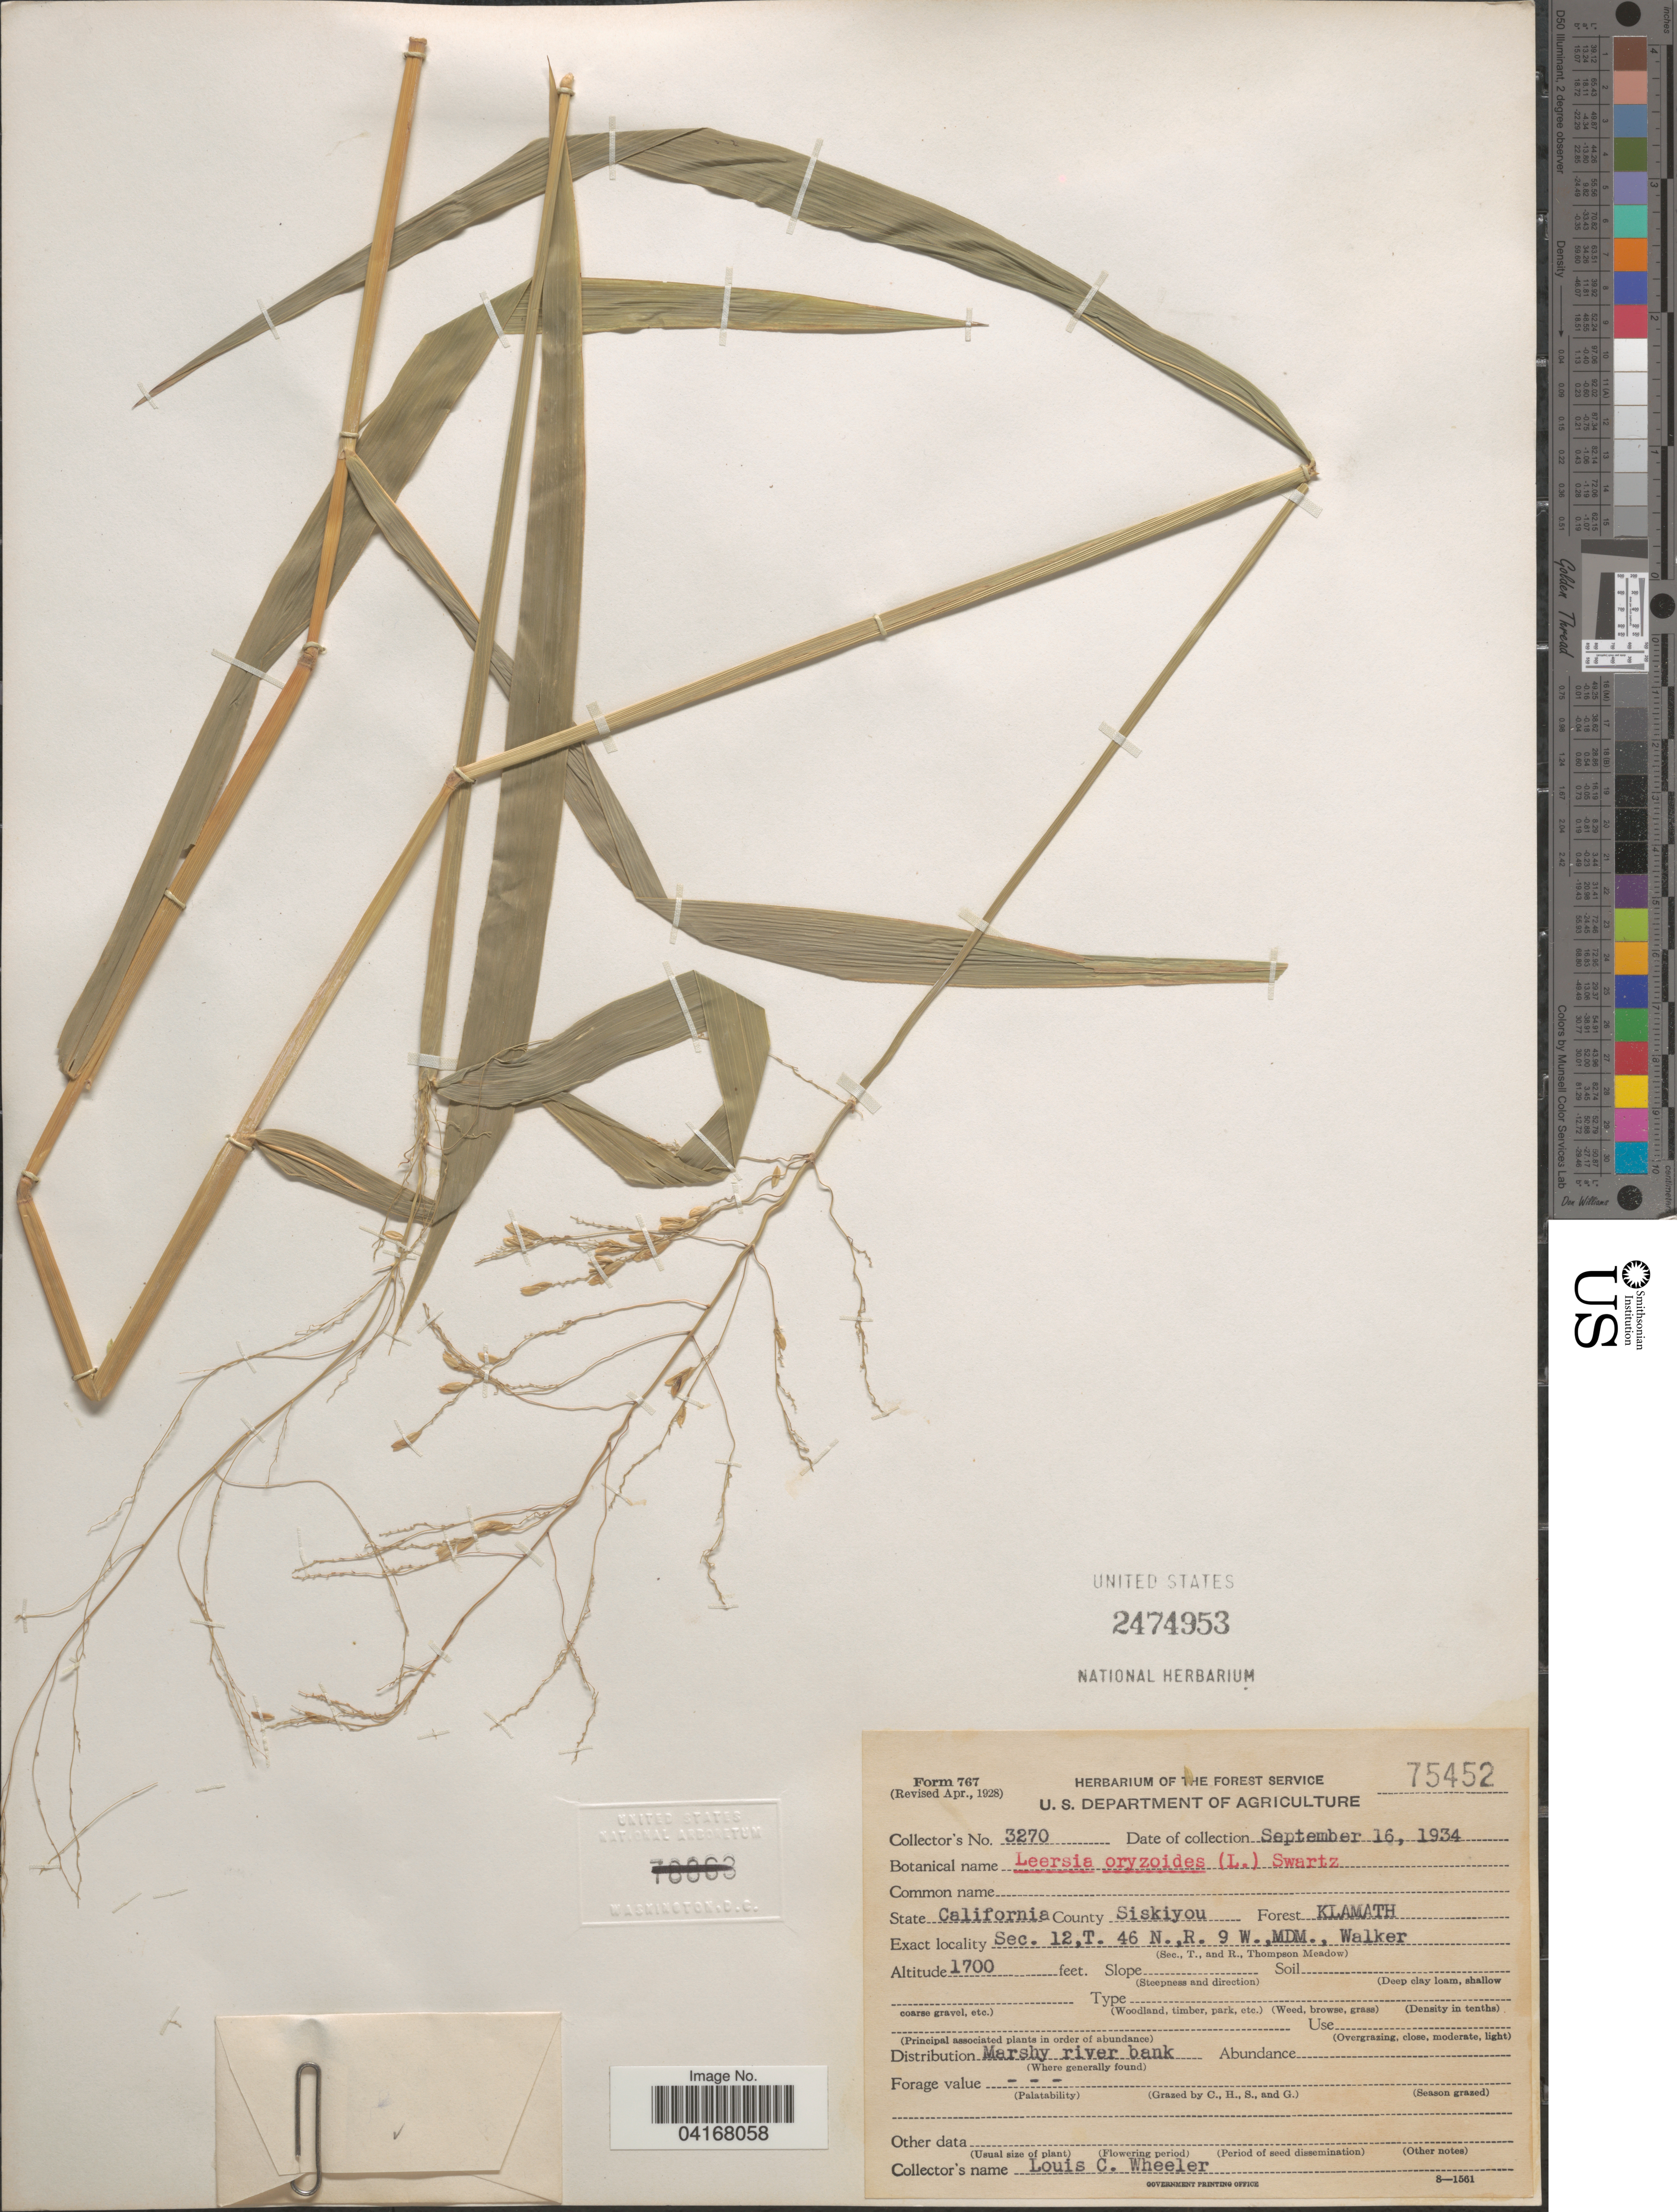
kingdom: Plantae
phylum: Tracheophyta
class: Liliopsida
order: Poales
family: Poaceae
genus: Leersia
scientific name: Leersia oryzoides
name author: (L.) Sw.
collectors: L. C. Wheeler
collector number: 3270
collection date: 1934-09-16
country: United States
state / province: California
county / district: Siskiyou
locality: County Siskiyou. Forest Klamath. Sec. 12, T. 46N., R. 9 W., MDM., Walker.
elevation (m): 518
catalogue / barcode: US 2474953